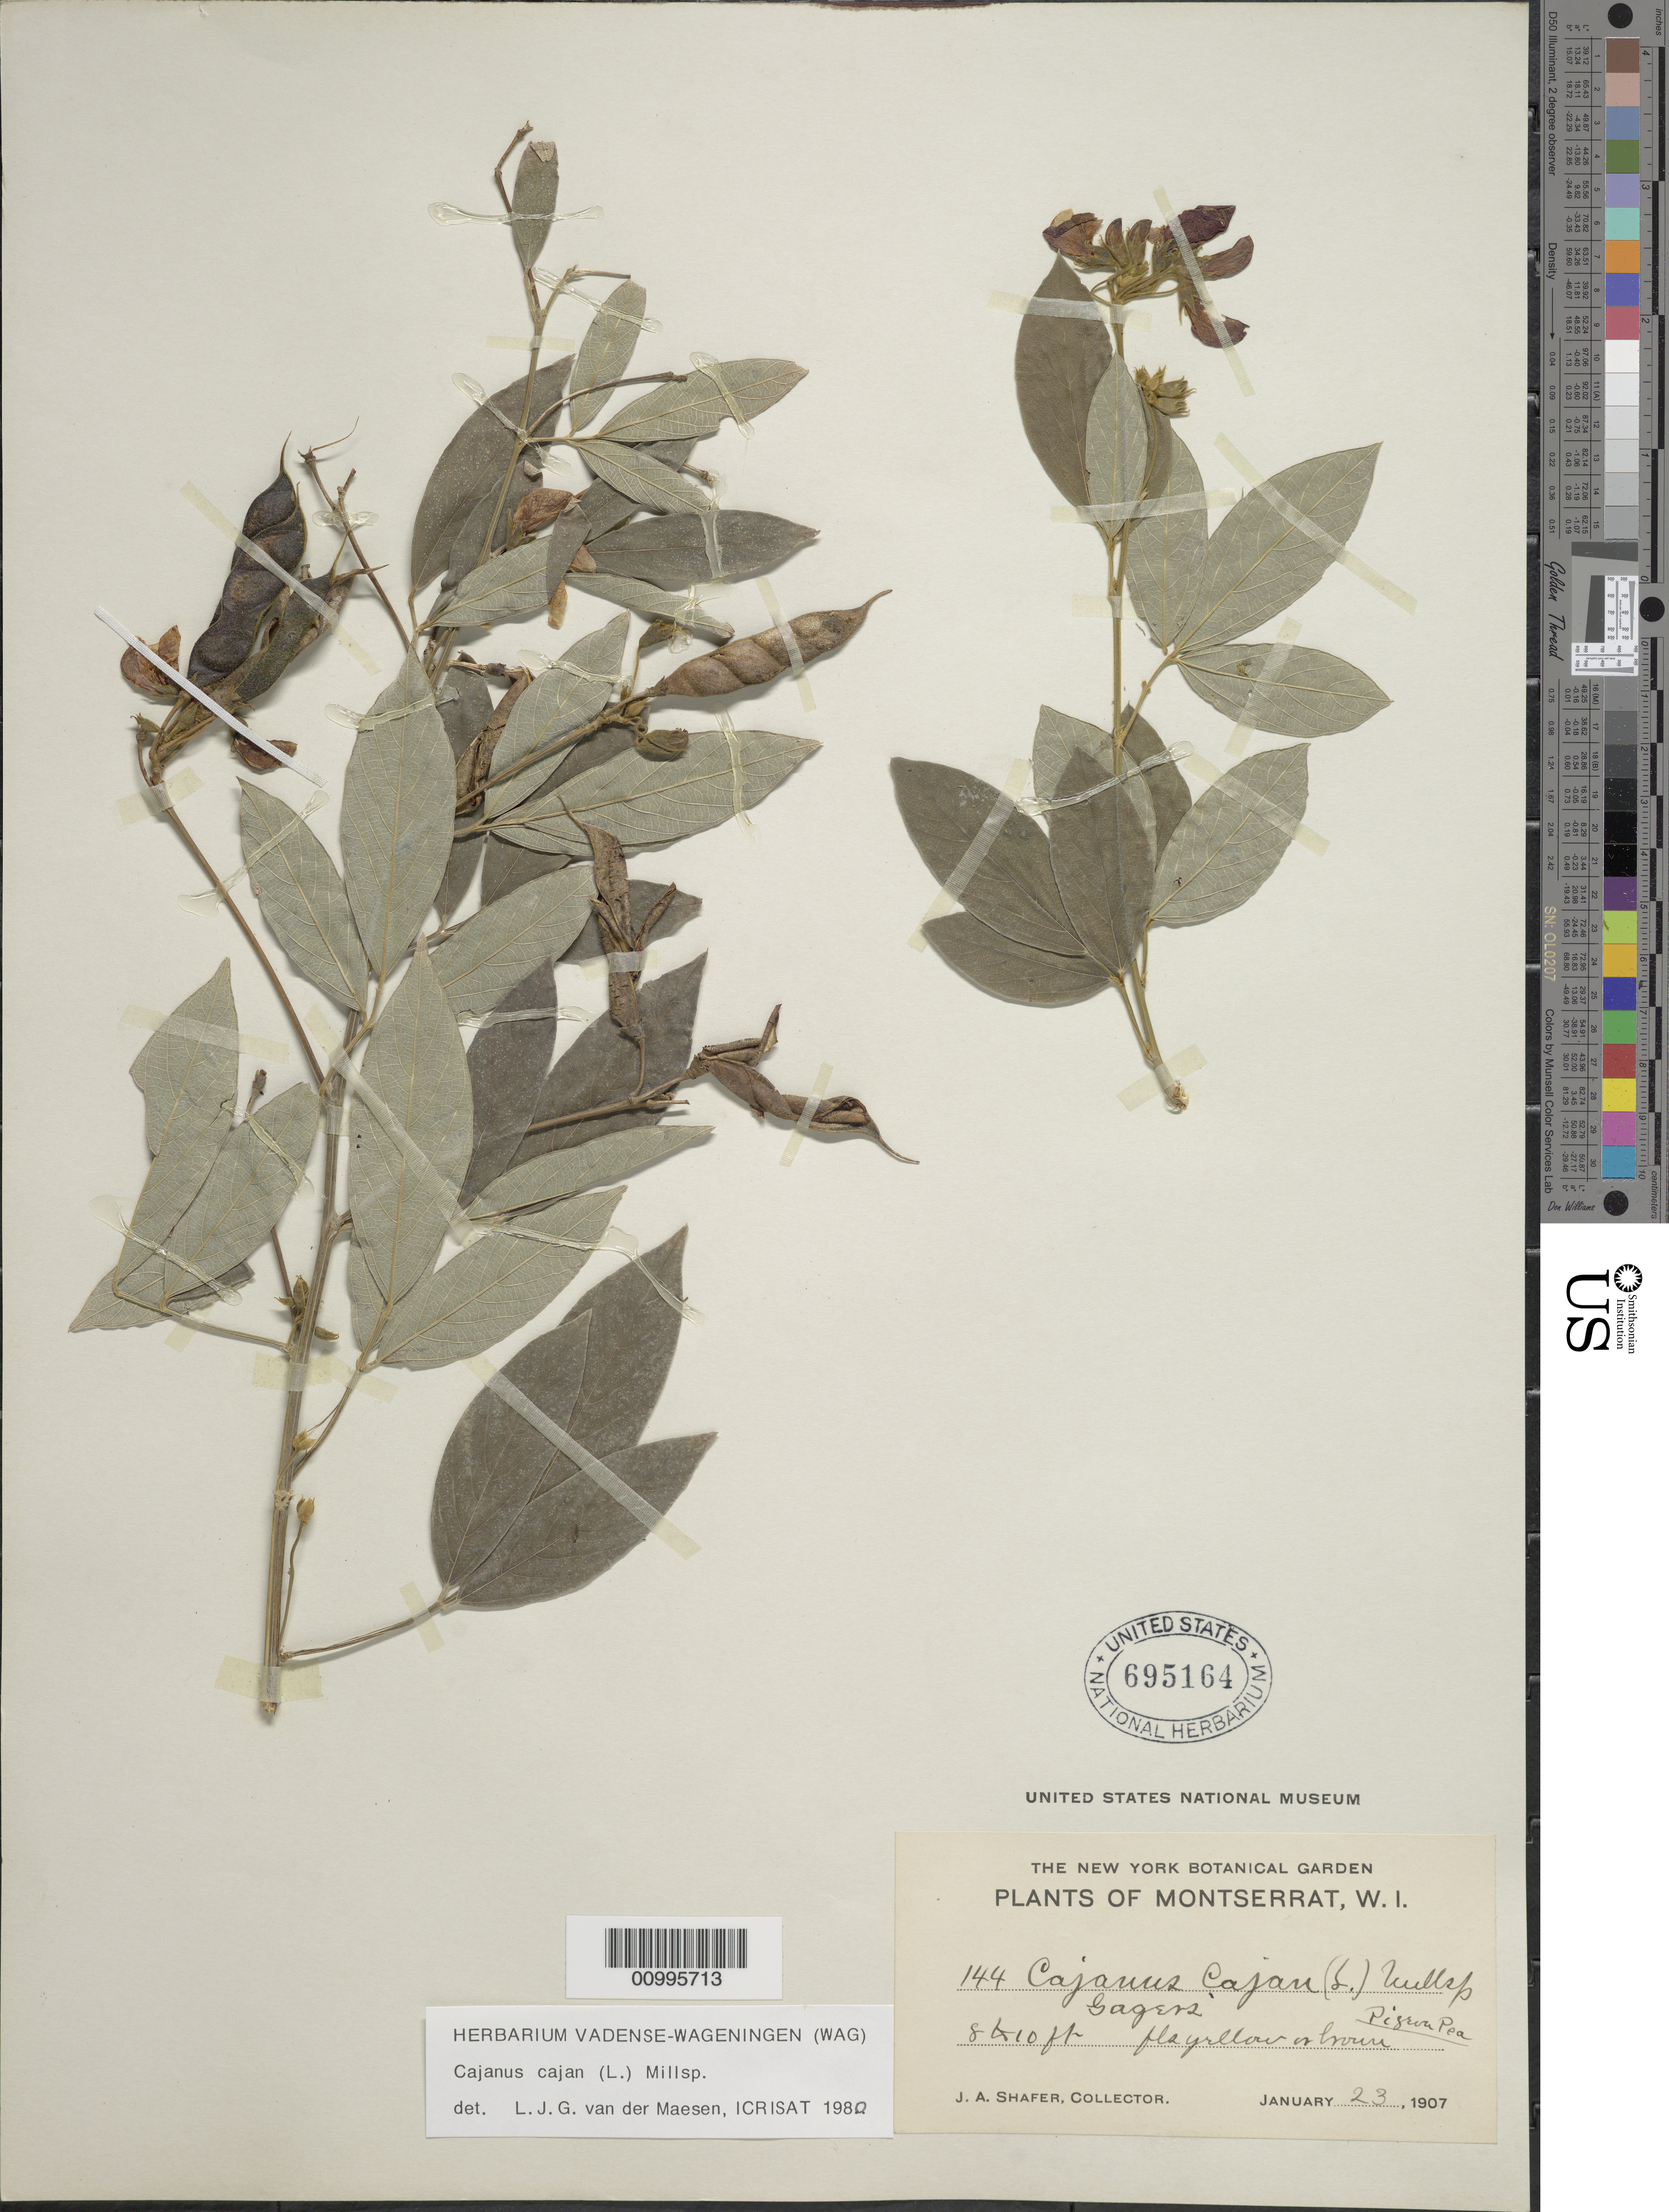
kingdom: Plantae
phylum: Tracheophyta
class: Magnoliopsida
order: Fabales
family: Fabaceae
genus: Cajanus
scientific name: Cajanus cajan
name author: (L.) Huth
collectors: J. A. Shafer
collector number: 144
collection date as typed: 23 Jan 1907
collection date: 1907-01-23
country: Montserrat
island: Montserrat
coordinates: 0 N, 0 E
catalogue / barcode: US 695164